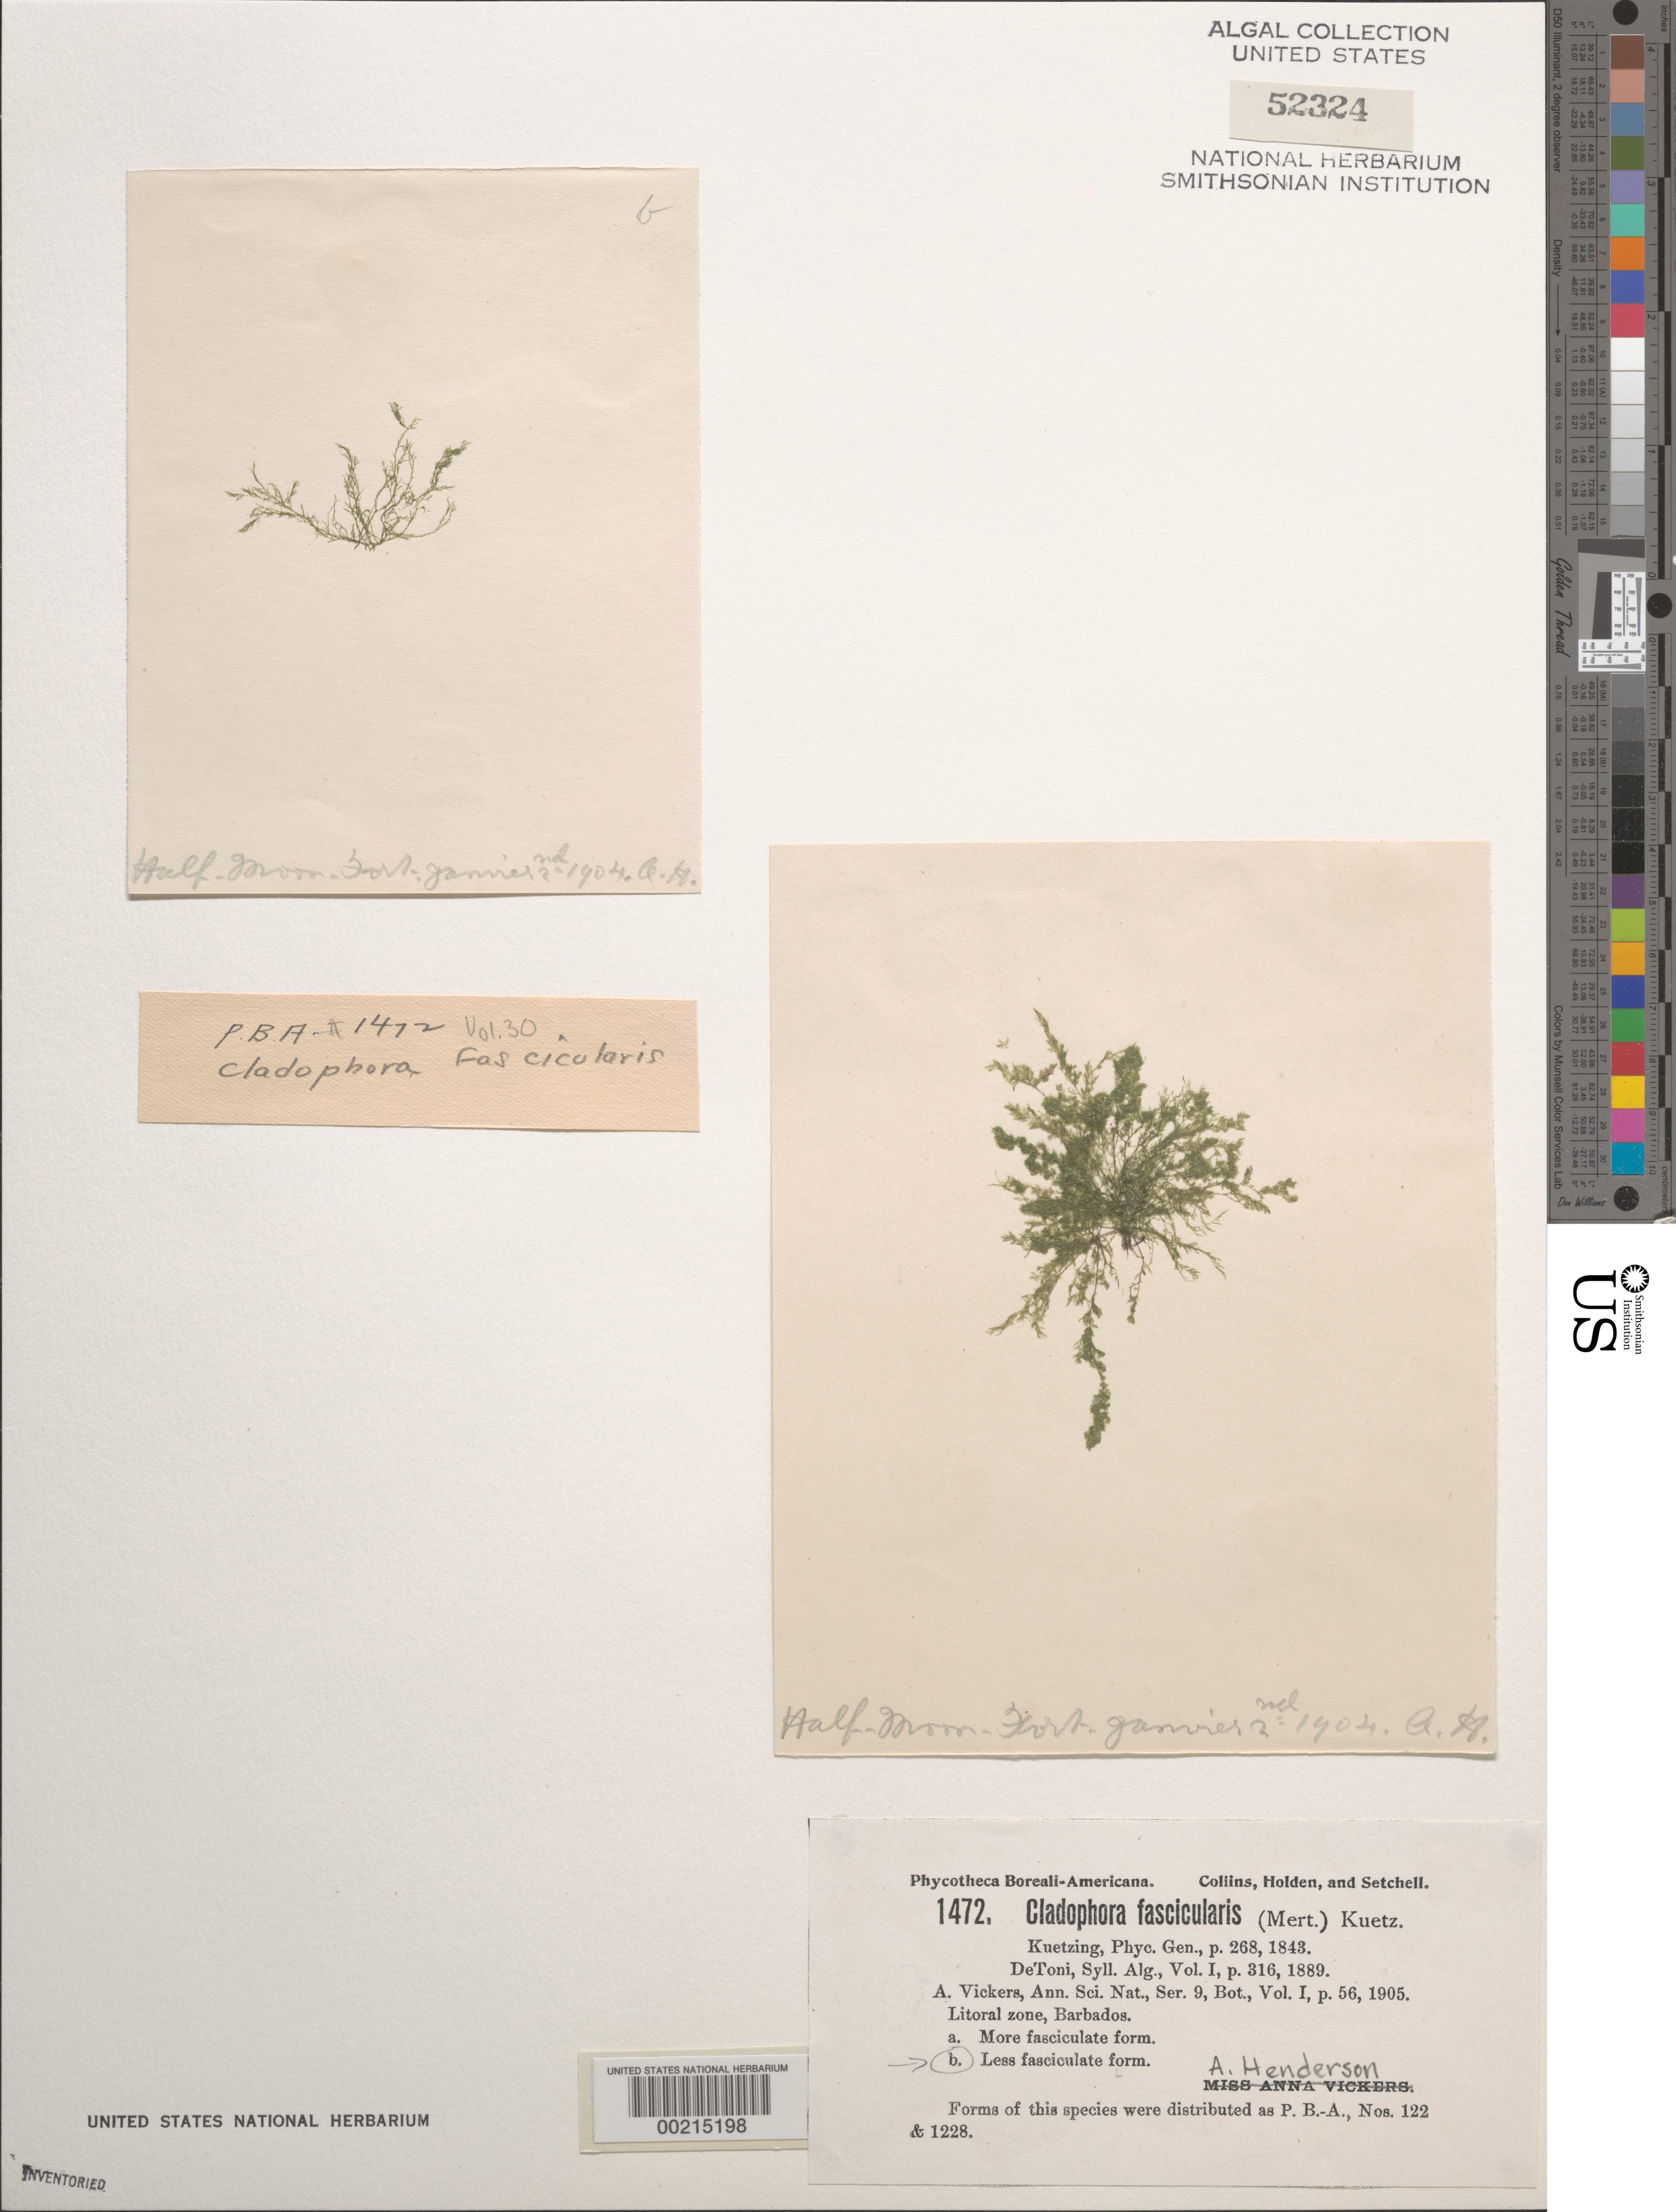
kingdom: Plantae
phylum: Chlorophyta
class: Ulvophyceae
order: Bryopsidales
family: Caulerpaceae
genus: Caulerpa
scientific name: Caulerpa mexicana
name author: Sond. ex Kütz.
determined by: Algae name updating Project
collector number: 1472b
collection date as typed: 1904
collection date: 1904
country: Barbados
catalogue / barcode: US 52324